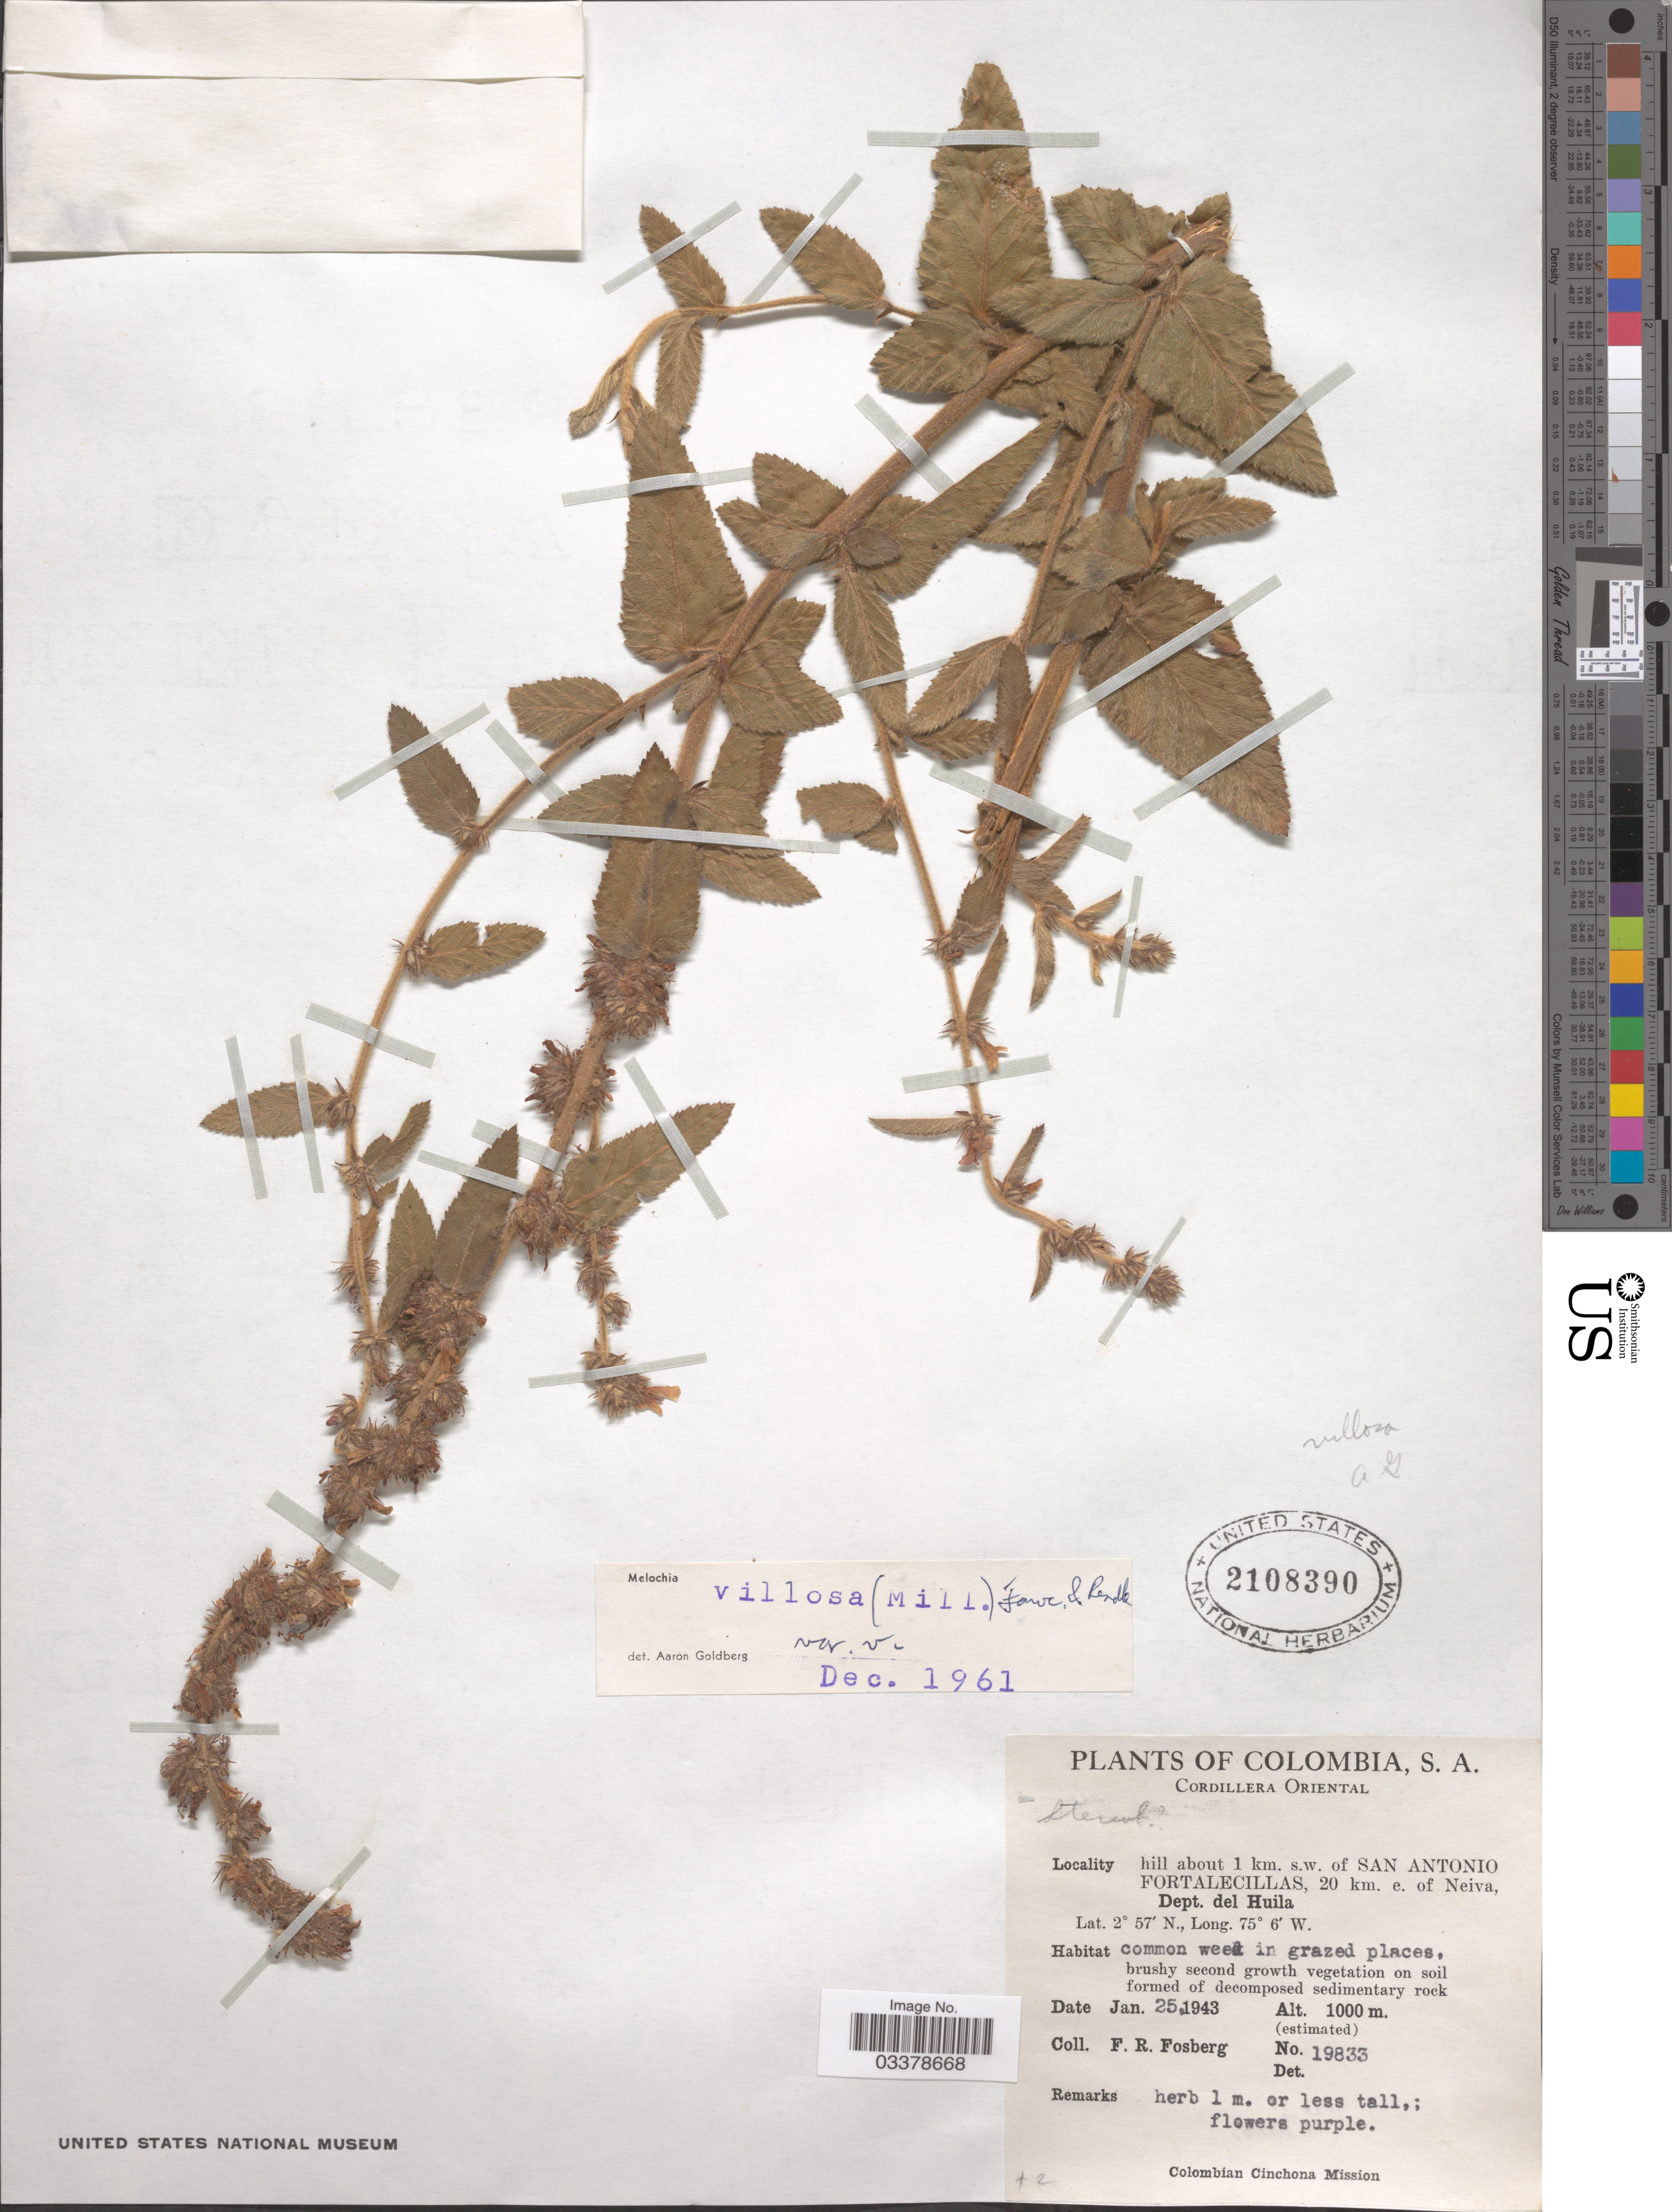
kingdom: Plantae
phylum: Tracheophyta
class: Magnoliopsida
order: Malvales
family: Malvaceae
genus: Melochia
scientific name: Melochia spicata var. spicata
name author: (L.) Fryxell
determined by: Dorr, L. J., (BOT), Smithsonian Institution - National Museum of Natural History (UNITED STATES)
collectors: F. R. Fosberg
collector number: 19833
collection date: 1943-01-25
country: Colombia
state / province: Huila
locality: Cordillera Oriental. Hill about 1 km. s.w. of San Antonio Fortalecillas, 20 km. e. of Neiva, Dept. del Huila.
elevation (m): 1000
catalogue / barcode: US 2108390